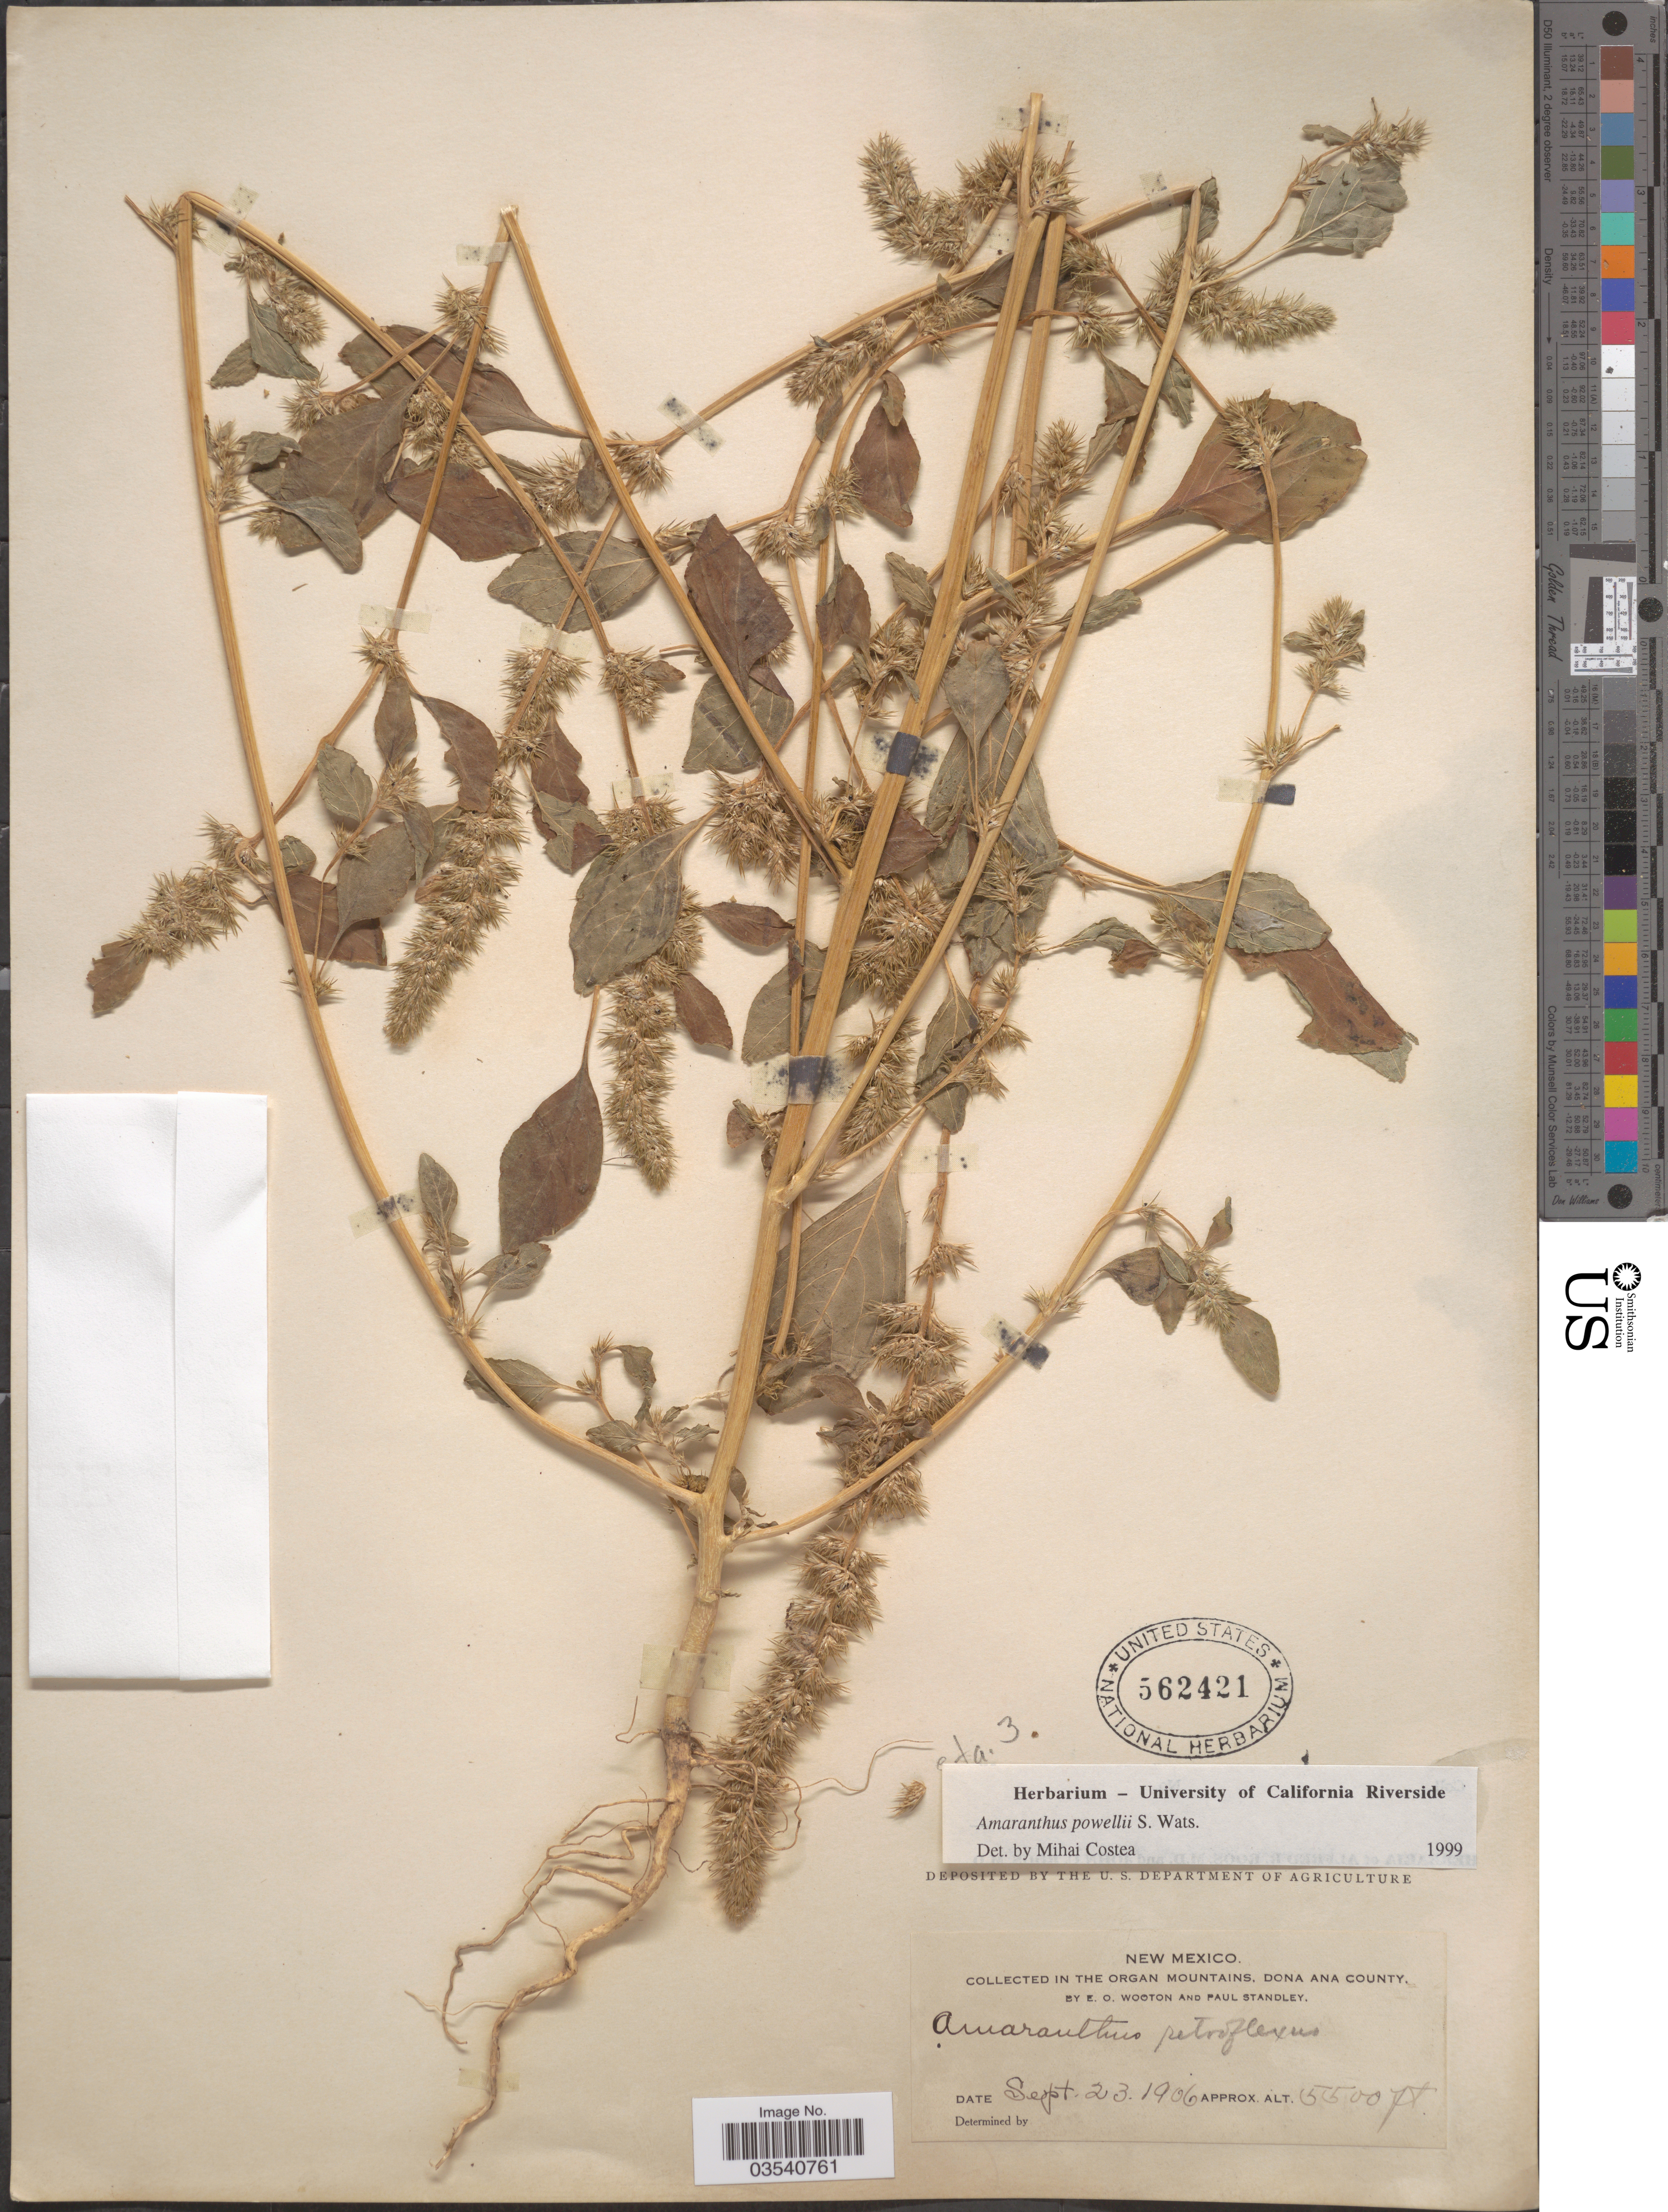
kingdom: Plantae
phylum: Tracheophyta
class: Magnoliopsida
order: Caryophyllales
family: Amaranthaceae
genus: Amaranthus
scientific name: Amaranthus powellii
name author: S. Watson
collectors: E. O. Wooton & P. C. Standley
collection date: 1906-09-23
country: United States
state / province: New Mexico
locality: In the Organ Mountains, Dona Ana County.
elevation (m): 1676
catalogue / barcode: US 562421